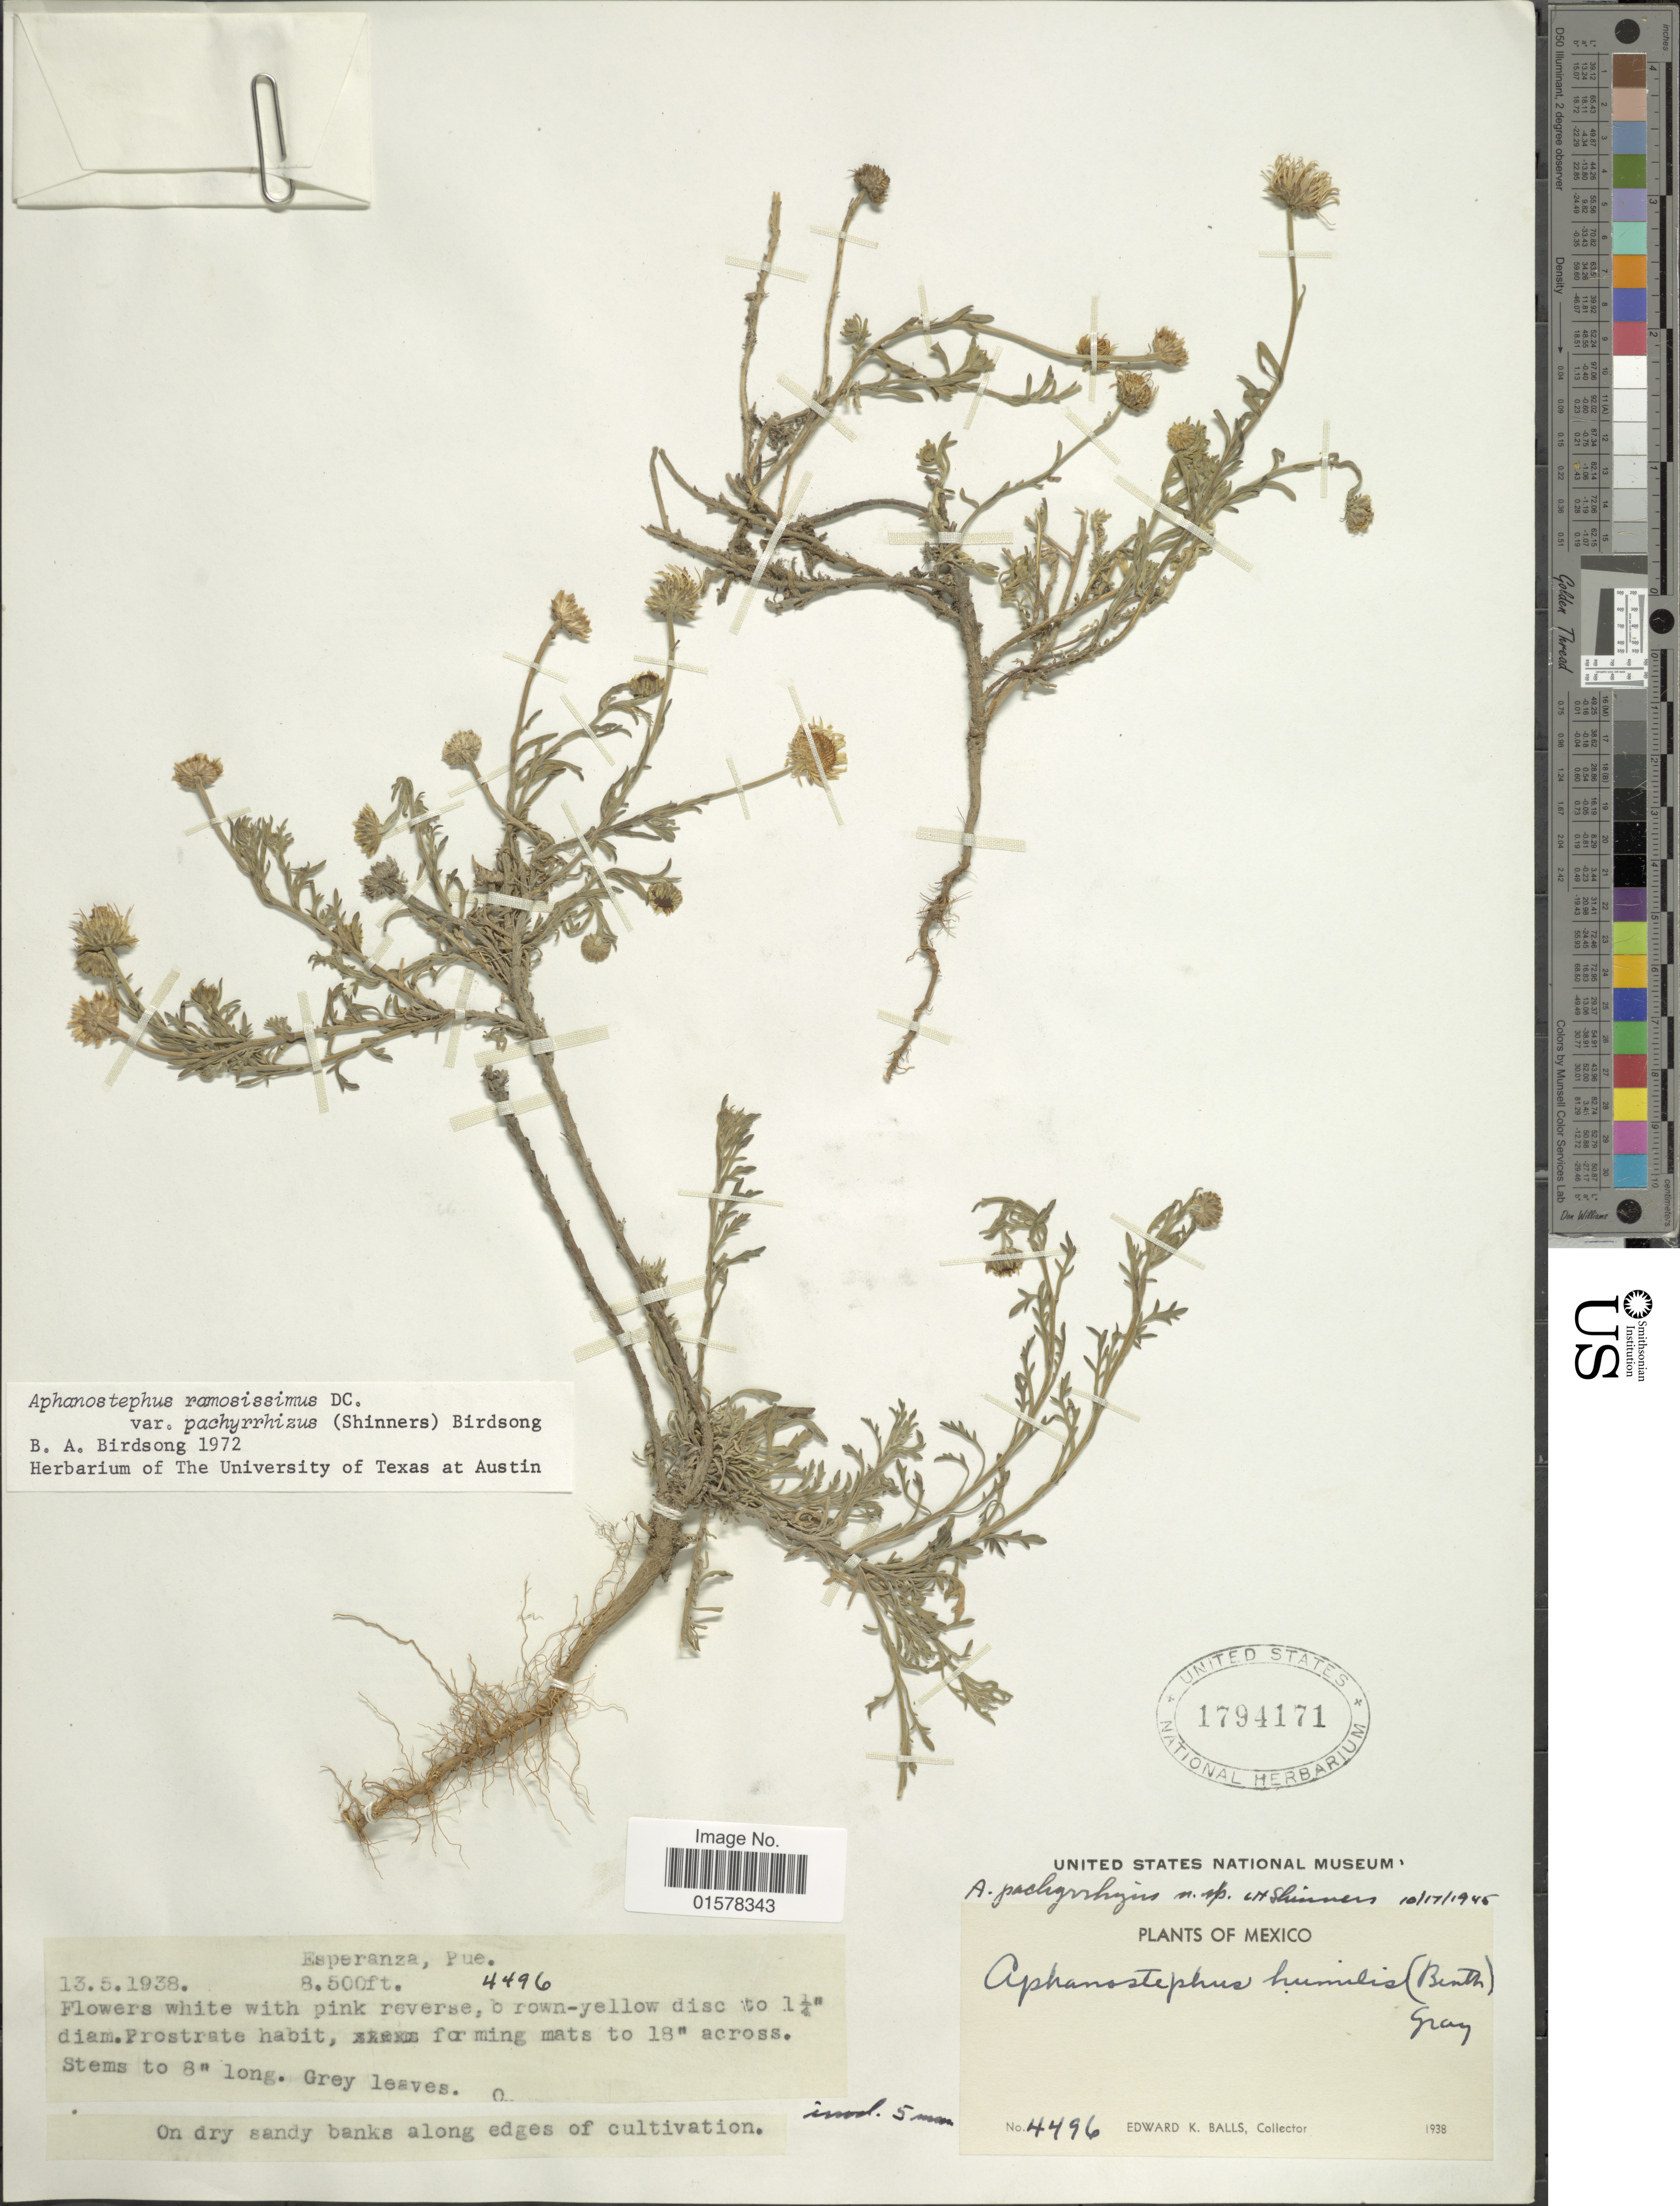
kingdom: Plantae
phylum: Tracheophyta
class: Magnoliopsida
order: Asterales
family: Asteraceae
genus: Aphanostephus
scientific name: Aphanostephus ramosissimus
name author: DC.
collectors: E. K. Balls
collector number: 4496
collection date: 1938-05-13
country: Mexico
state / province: Puebla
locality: Mexico. Esperanza, Pue.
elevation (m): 2591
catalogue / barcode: US 1794171